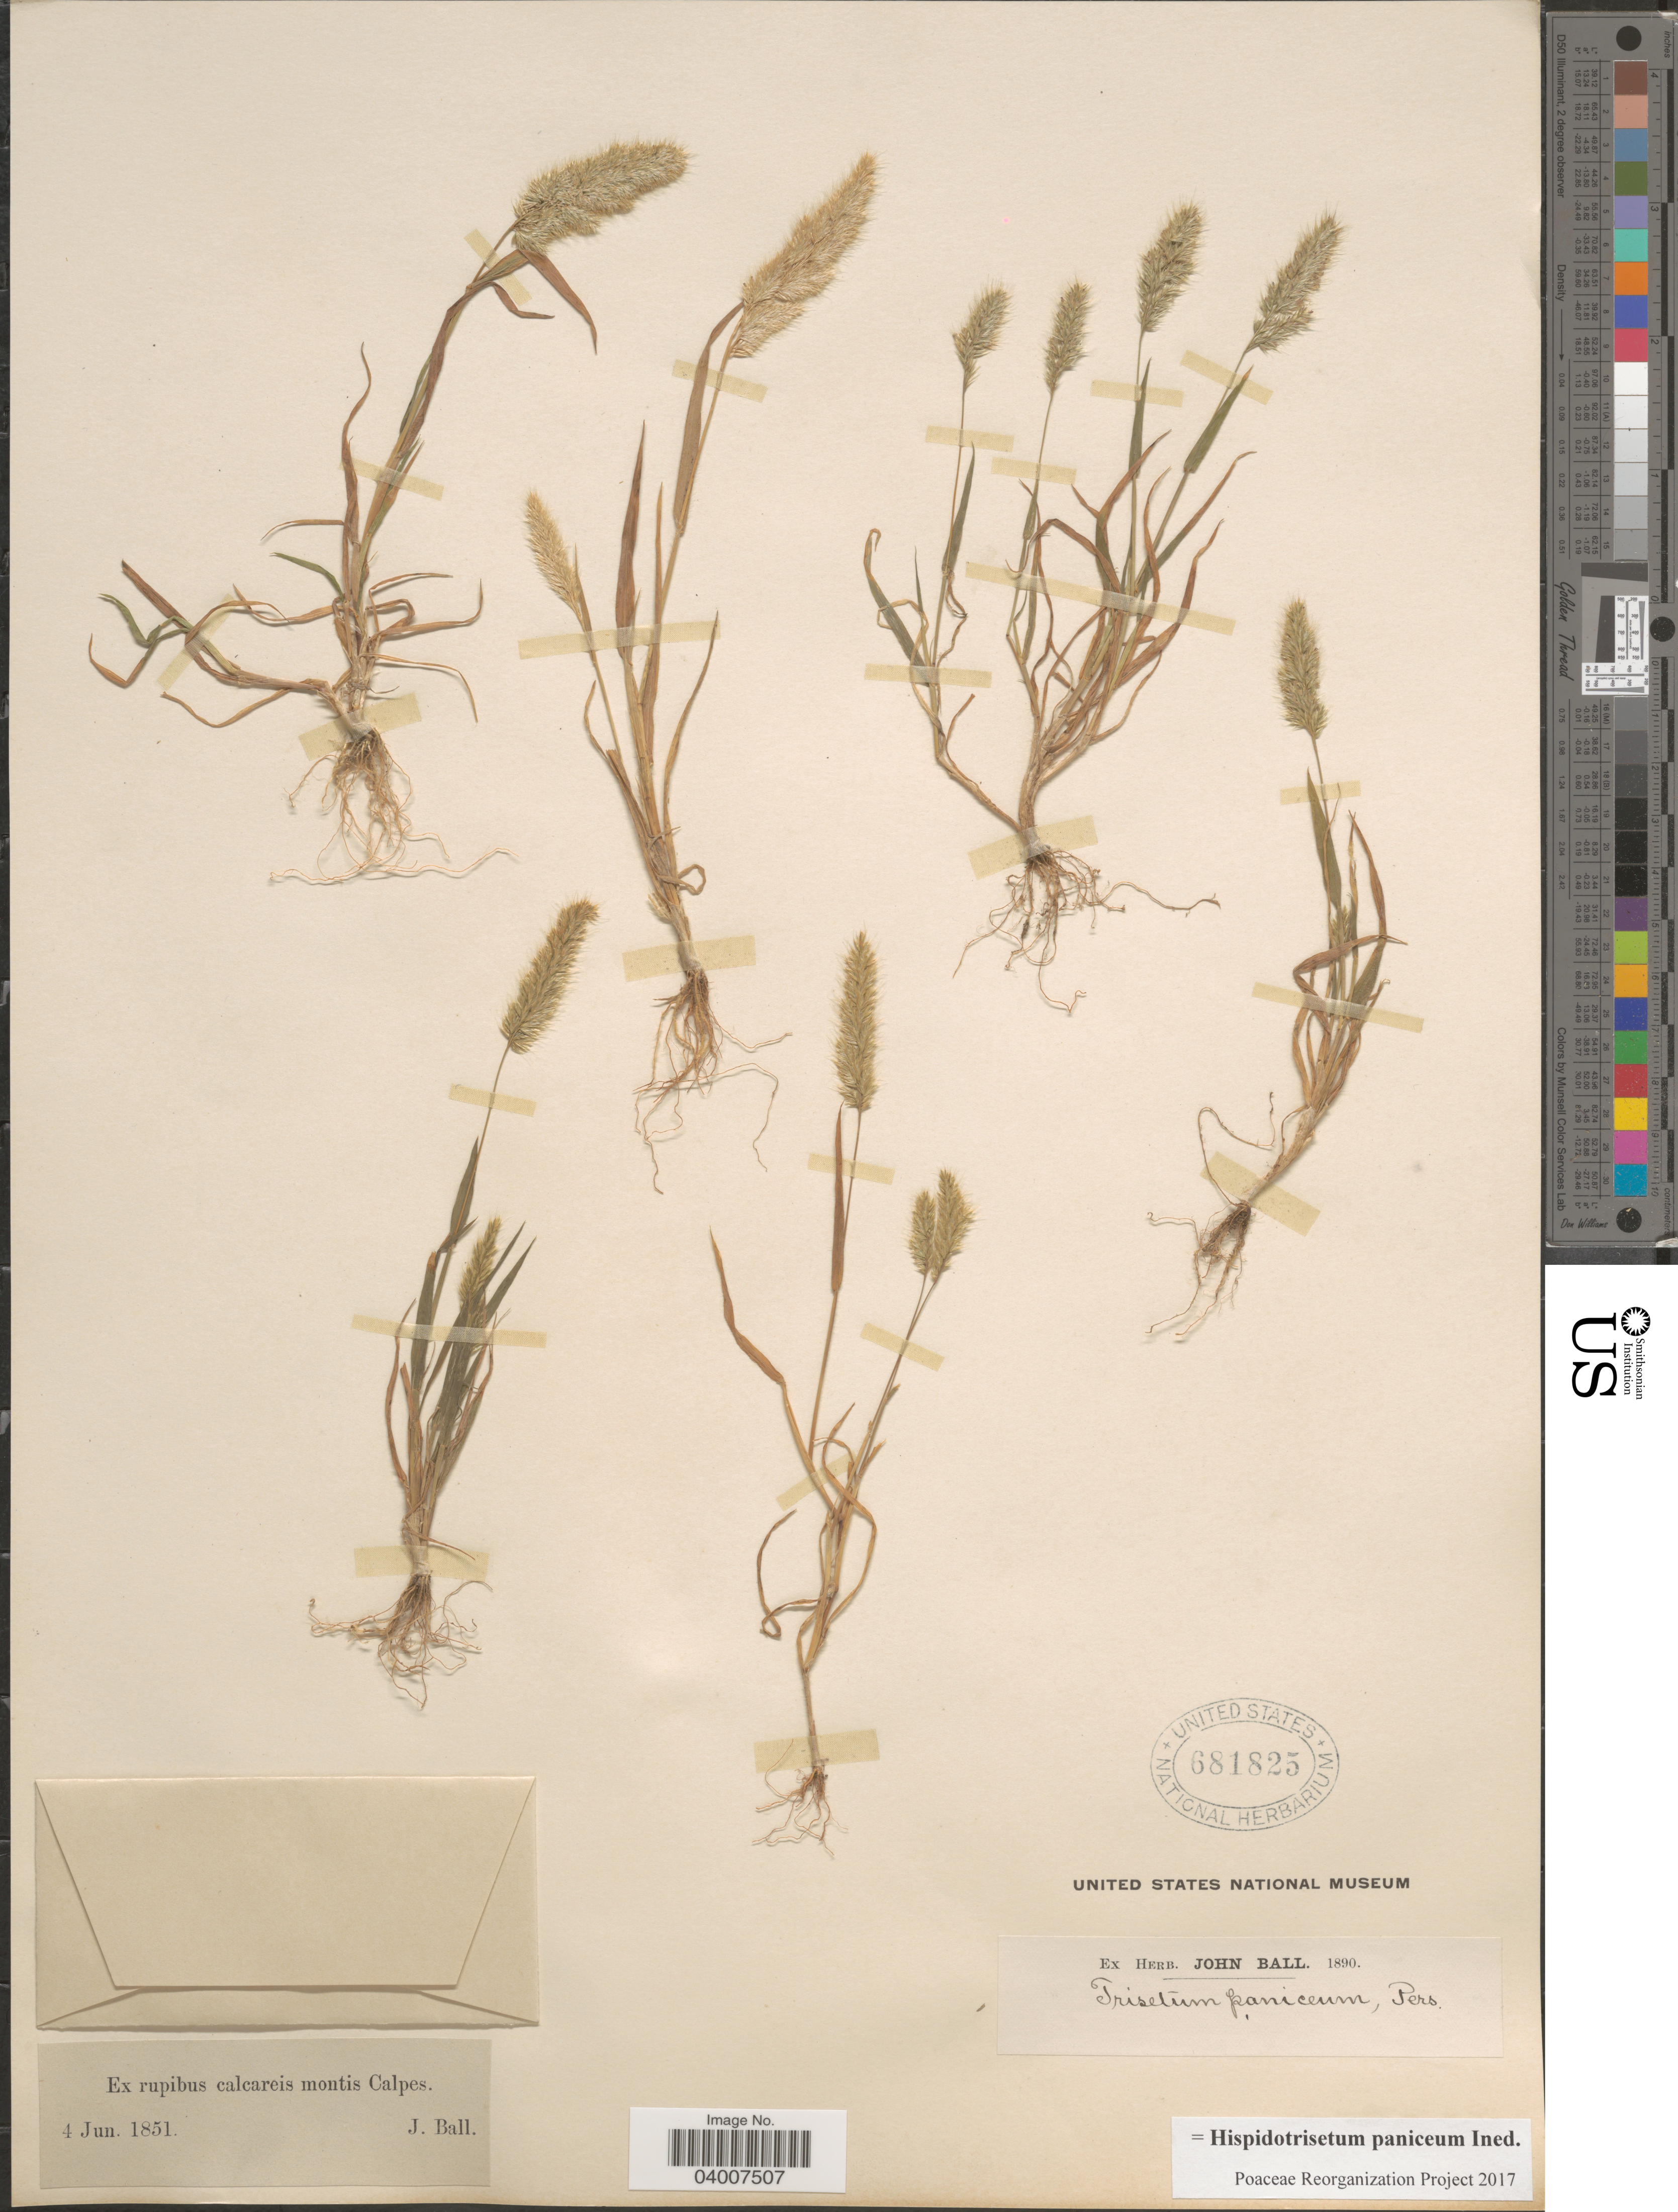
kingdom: Plantae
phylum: Tracheophyta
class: Liliopsida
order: Poales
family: Poaceae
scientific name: Hispidotrisetum paniceum ined.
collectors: J. Ball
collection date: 1851-06-04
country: Gibraltar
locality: Ex rupibus calcareis montis Calpes.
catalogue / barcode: US 681825